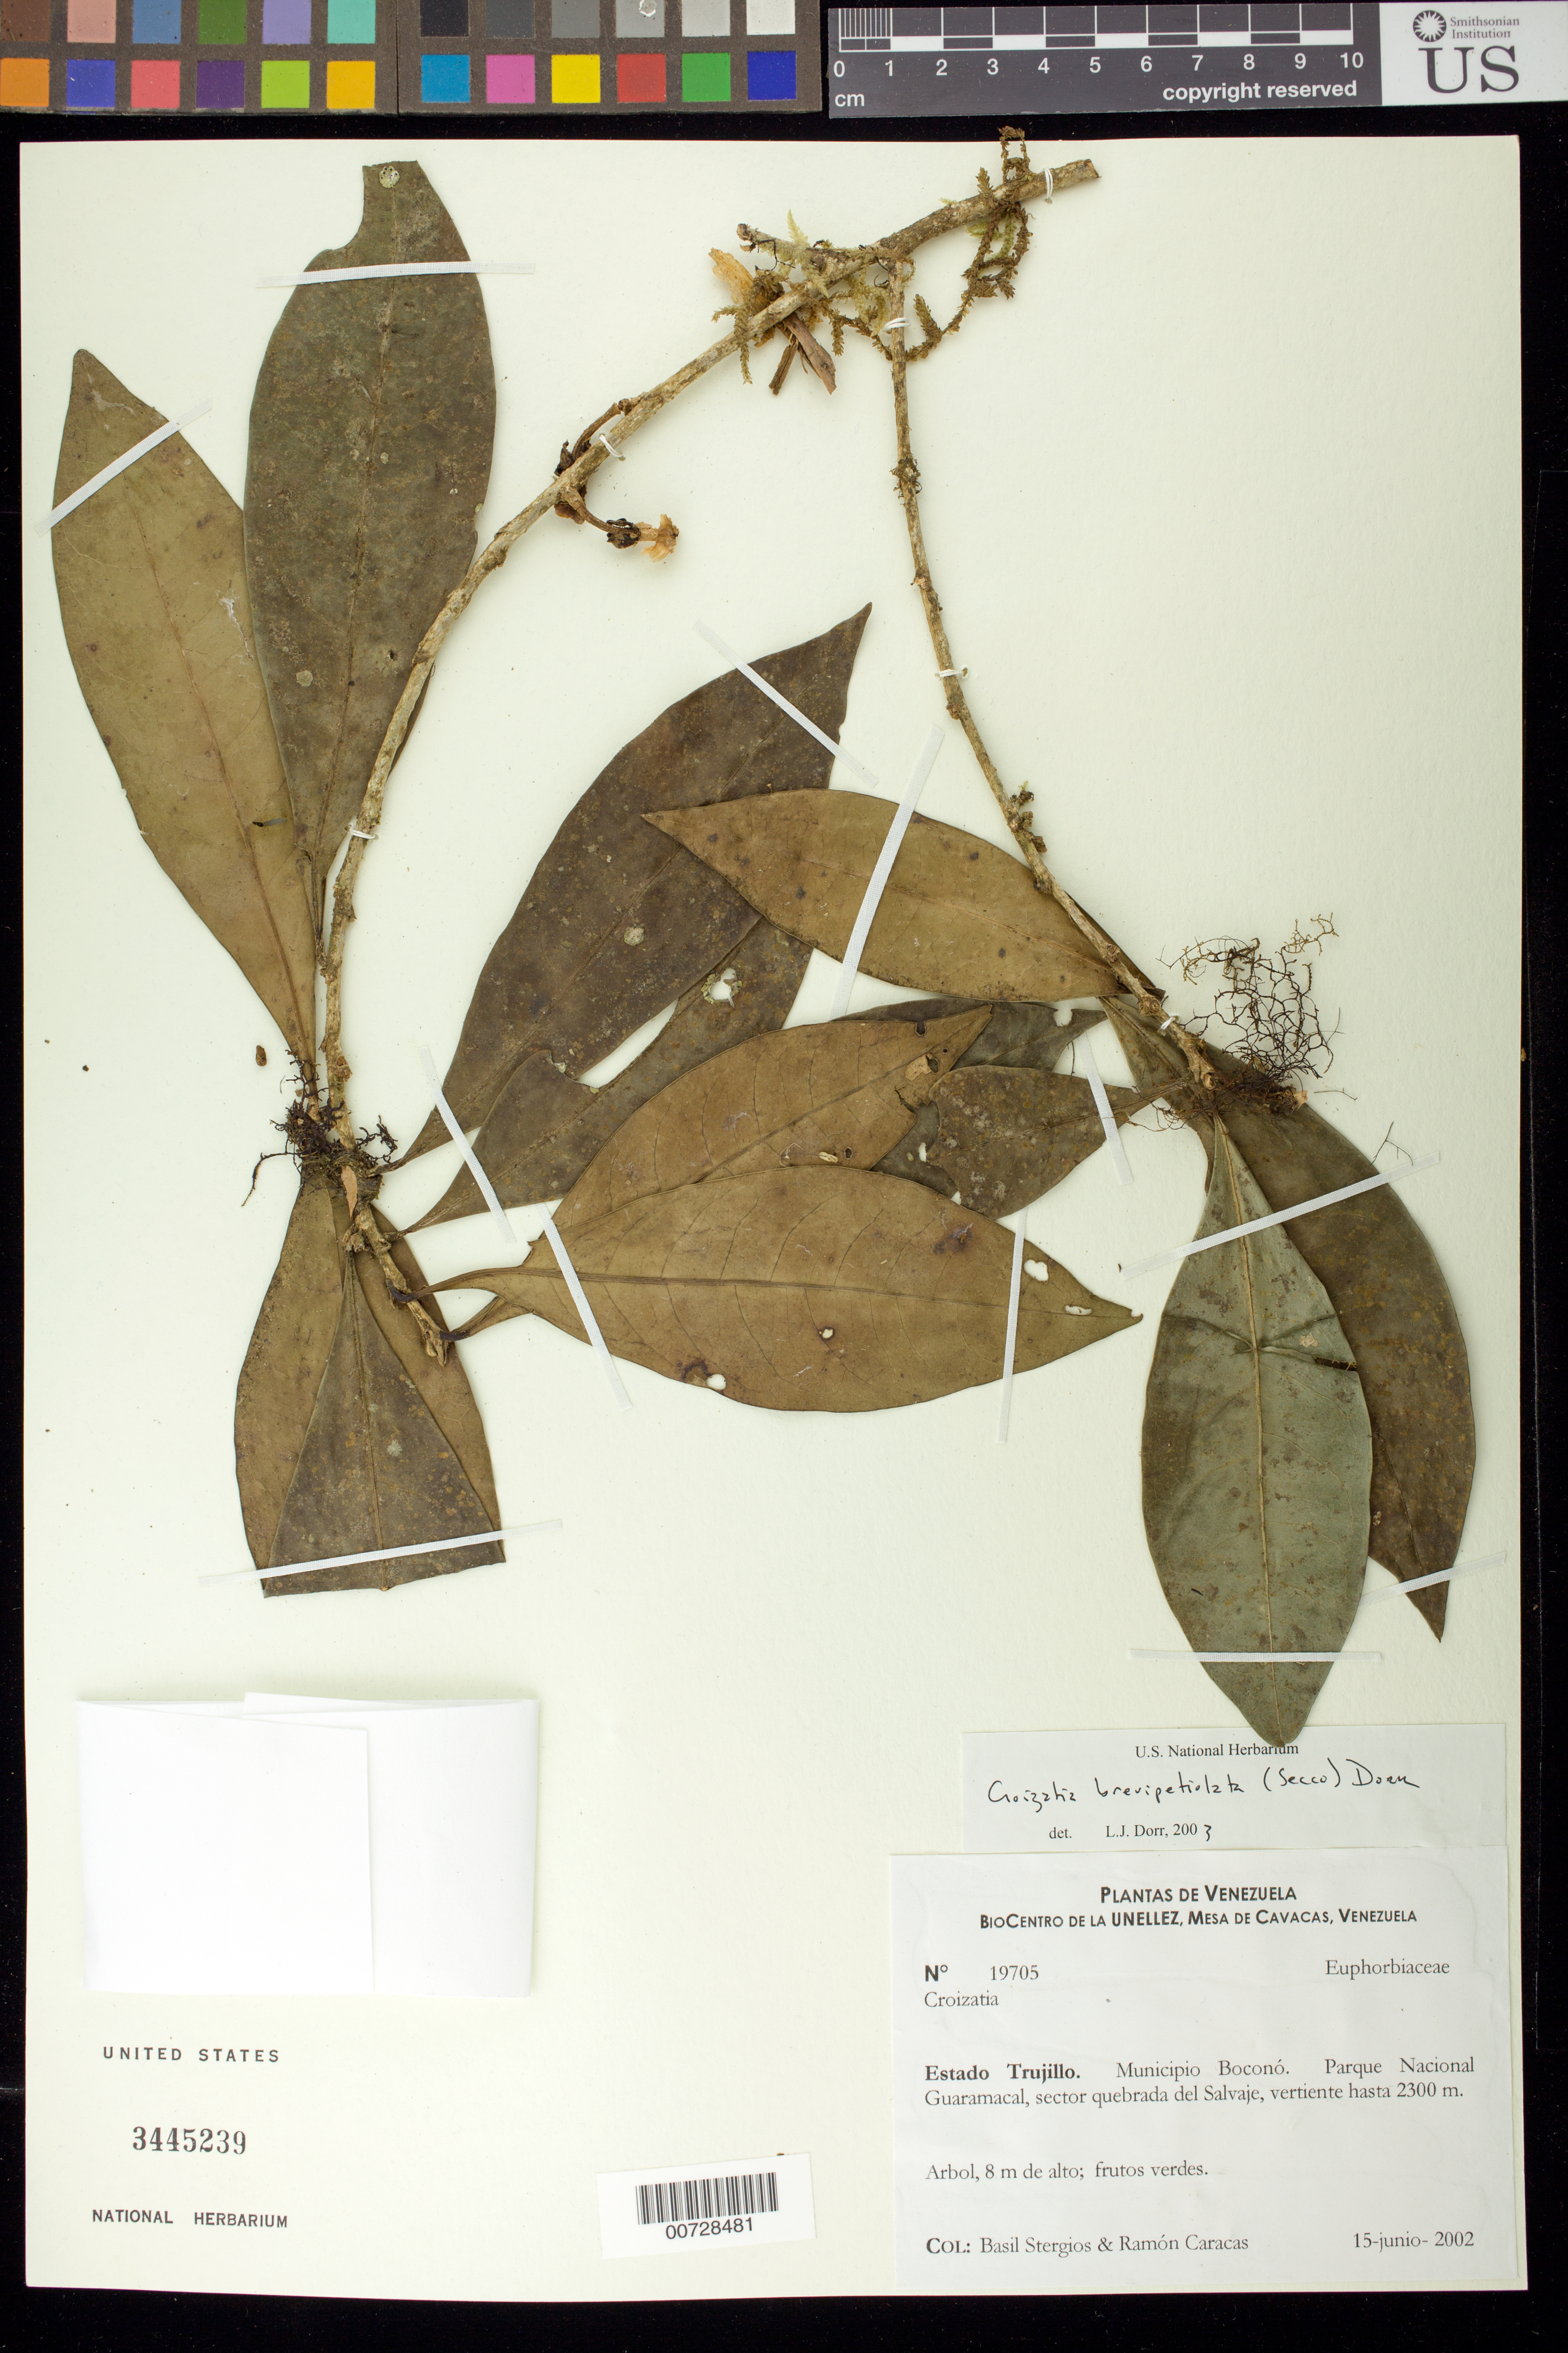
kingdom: Plantae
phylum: Tracheophyta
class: Magnoliopsida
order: Malpighiales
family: Phyllanthaceae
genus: Croizatia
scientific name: Croizatia brevipetiolata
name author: (Secco) Dorr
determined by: Dorr, L. J., (BOT), Smithsonian Institution - National Museum of Natural History (UNITED STATES)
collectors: B. G. Stergios & R. Caracas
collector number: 19705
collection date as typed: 15 Jun 2002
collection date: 2002-06-15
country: Venezuela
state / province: Trujillo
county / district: Boconó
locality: Parque Nacional Guaramacal, sector quebrada del Salvaje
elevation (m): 2300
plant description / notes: PORT, US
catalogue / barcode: US 3445239